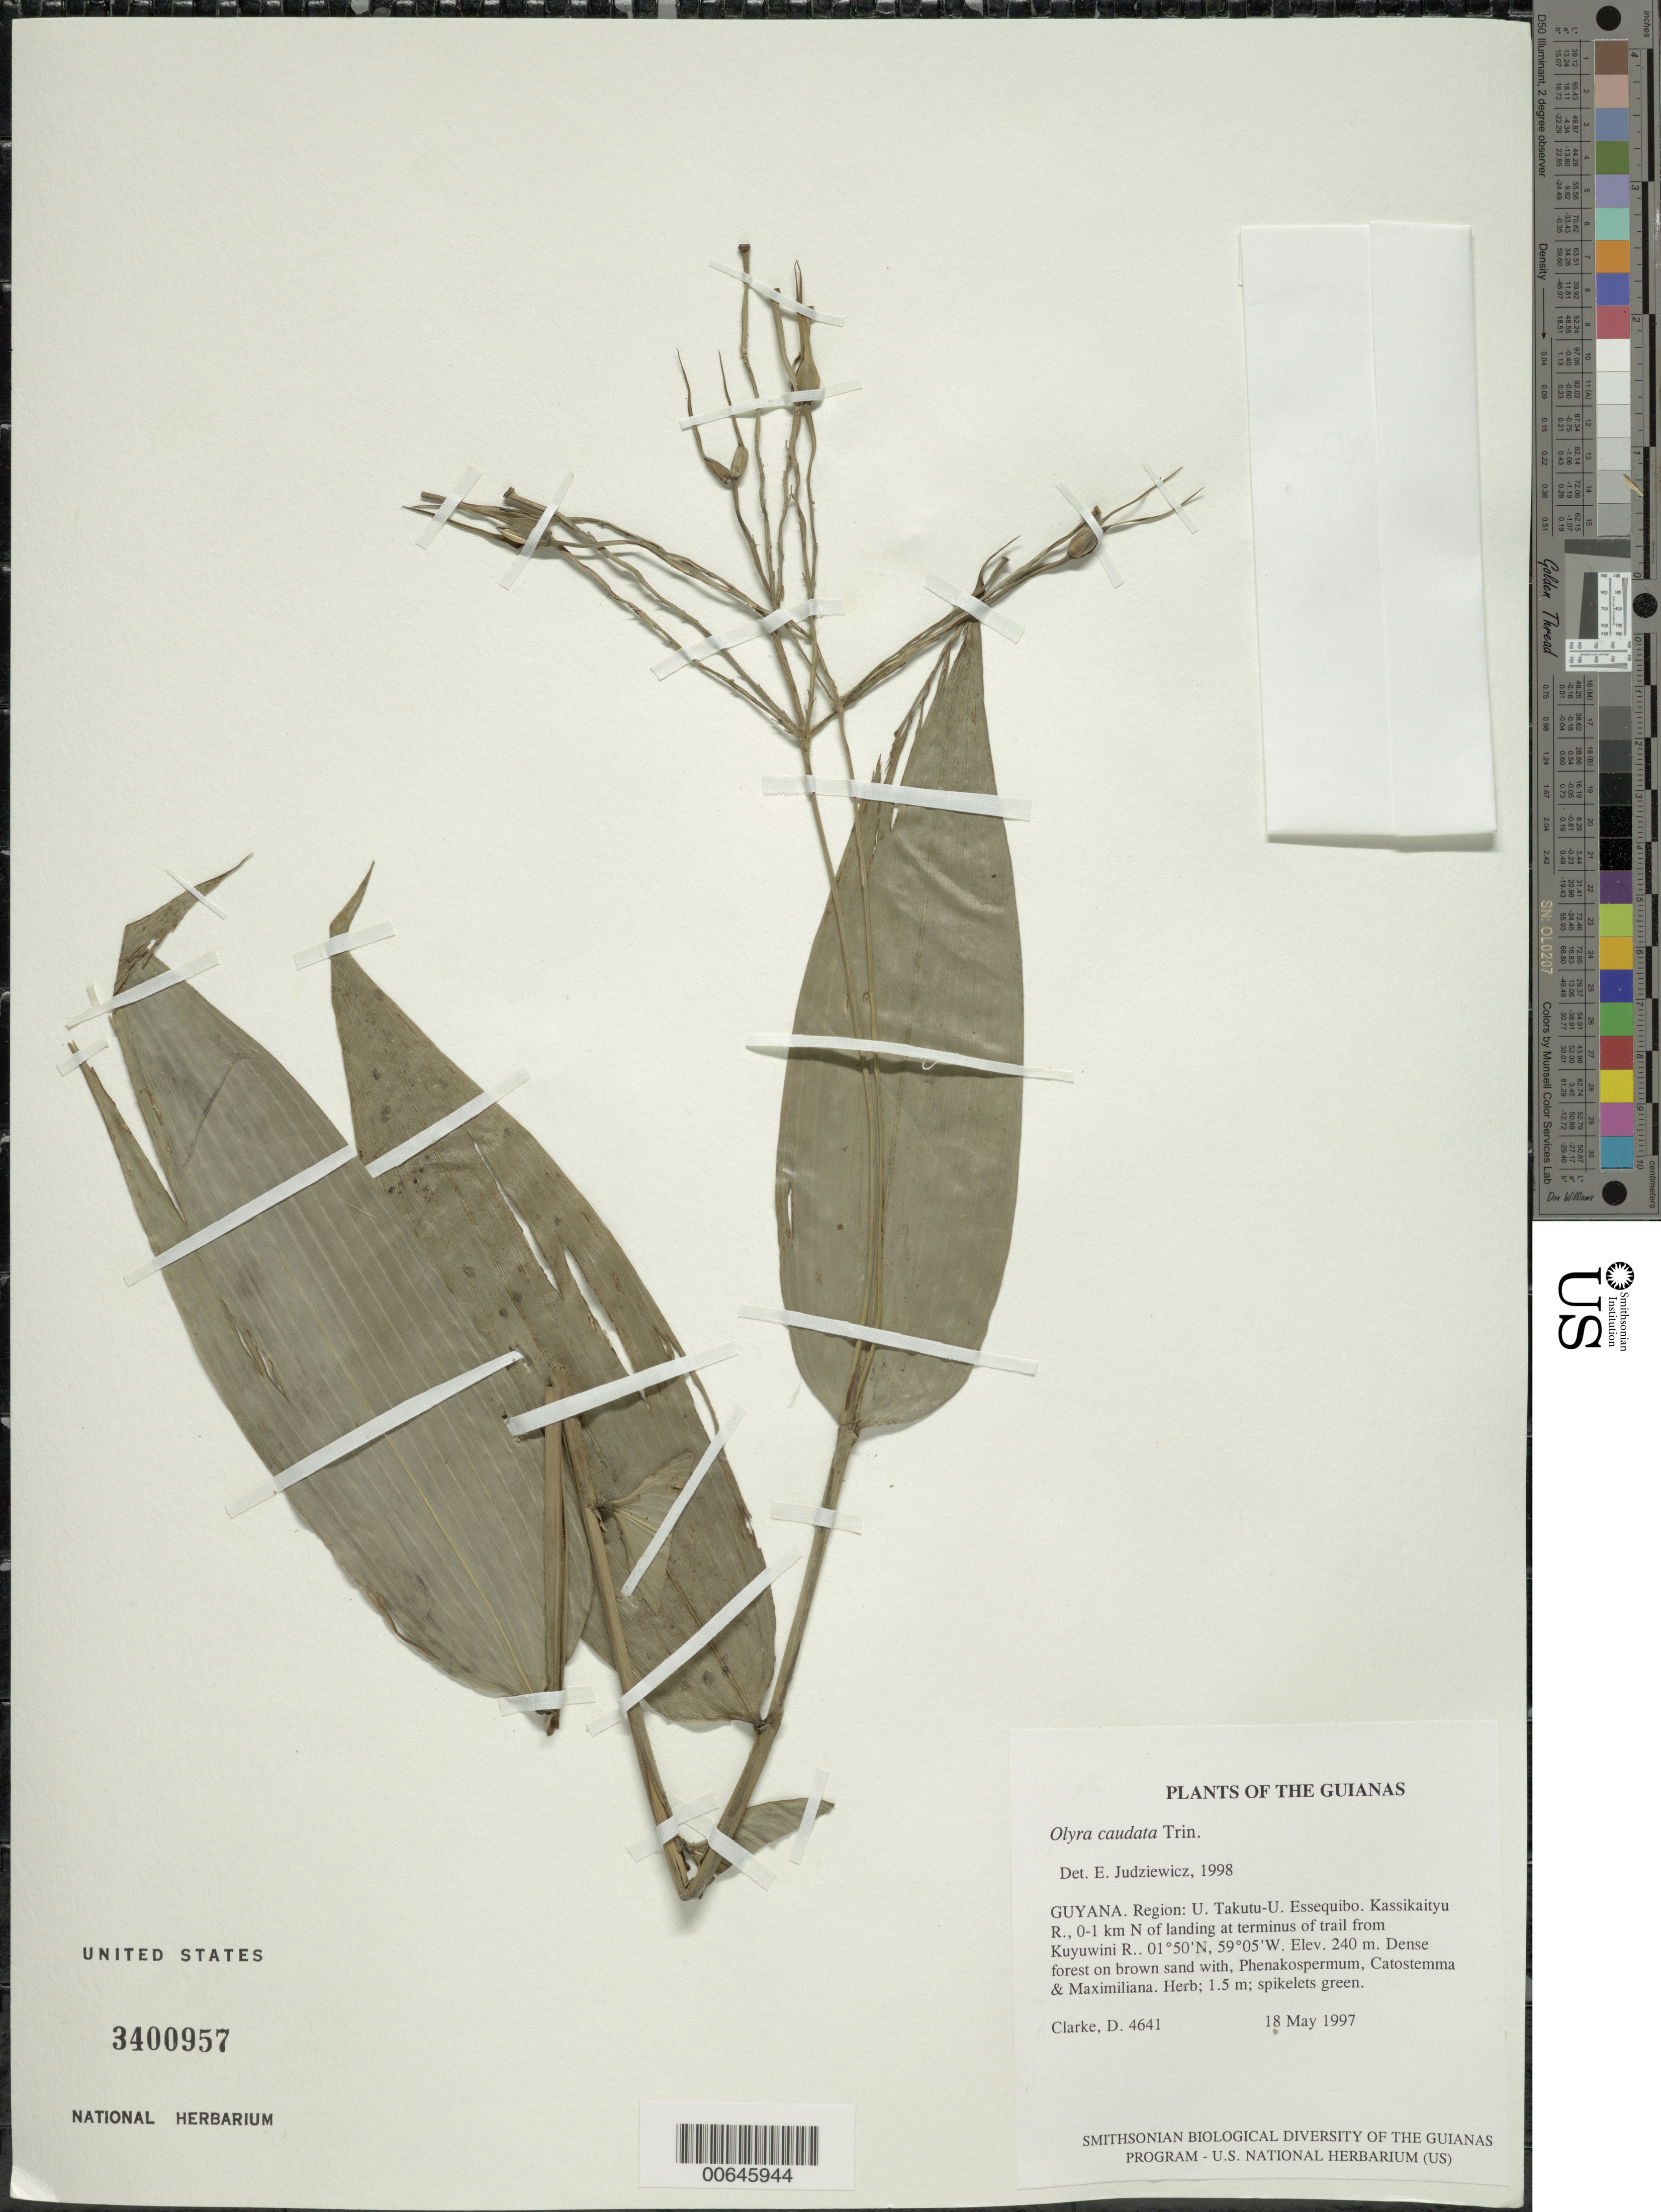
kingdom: Plantae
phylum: Tracheophyta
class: Liliopsida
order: Poales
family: Poaceae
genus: Olyra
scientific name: Olyra caudata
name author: Trin.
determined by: Judziewicz, E. J.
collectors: H. D. Clarke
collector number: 4641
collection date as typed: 18 May 1997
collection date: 1997-05-18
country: Guyana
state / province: U. Takutu-U. Essequibo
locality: Kassikaityu R., 0-1 km N of landing at terminus of trail from Kuyuwini R.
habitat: Dense forest on brown sand with, Phenakospermum, Catostemma & Maximiliana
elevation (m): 240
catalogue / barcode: US 3400957